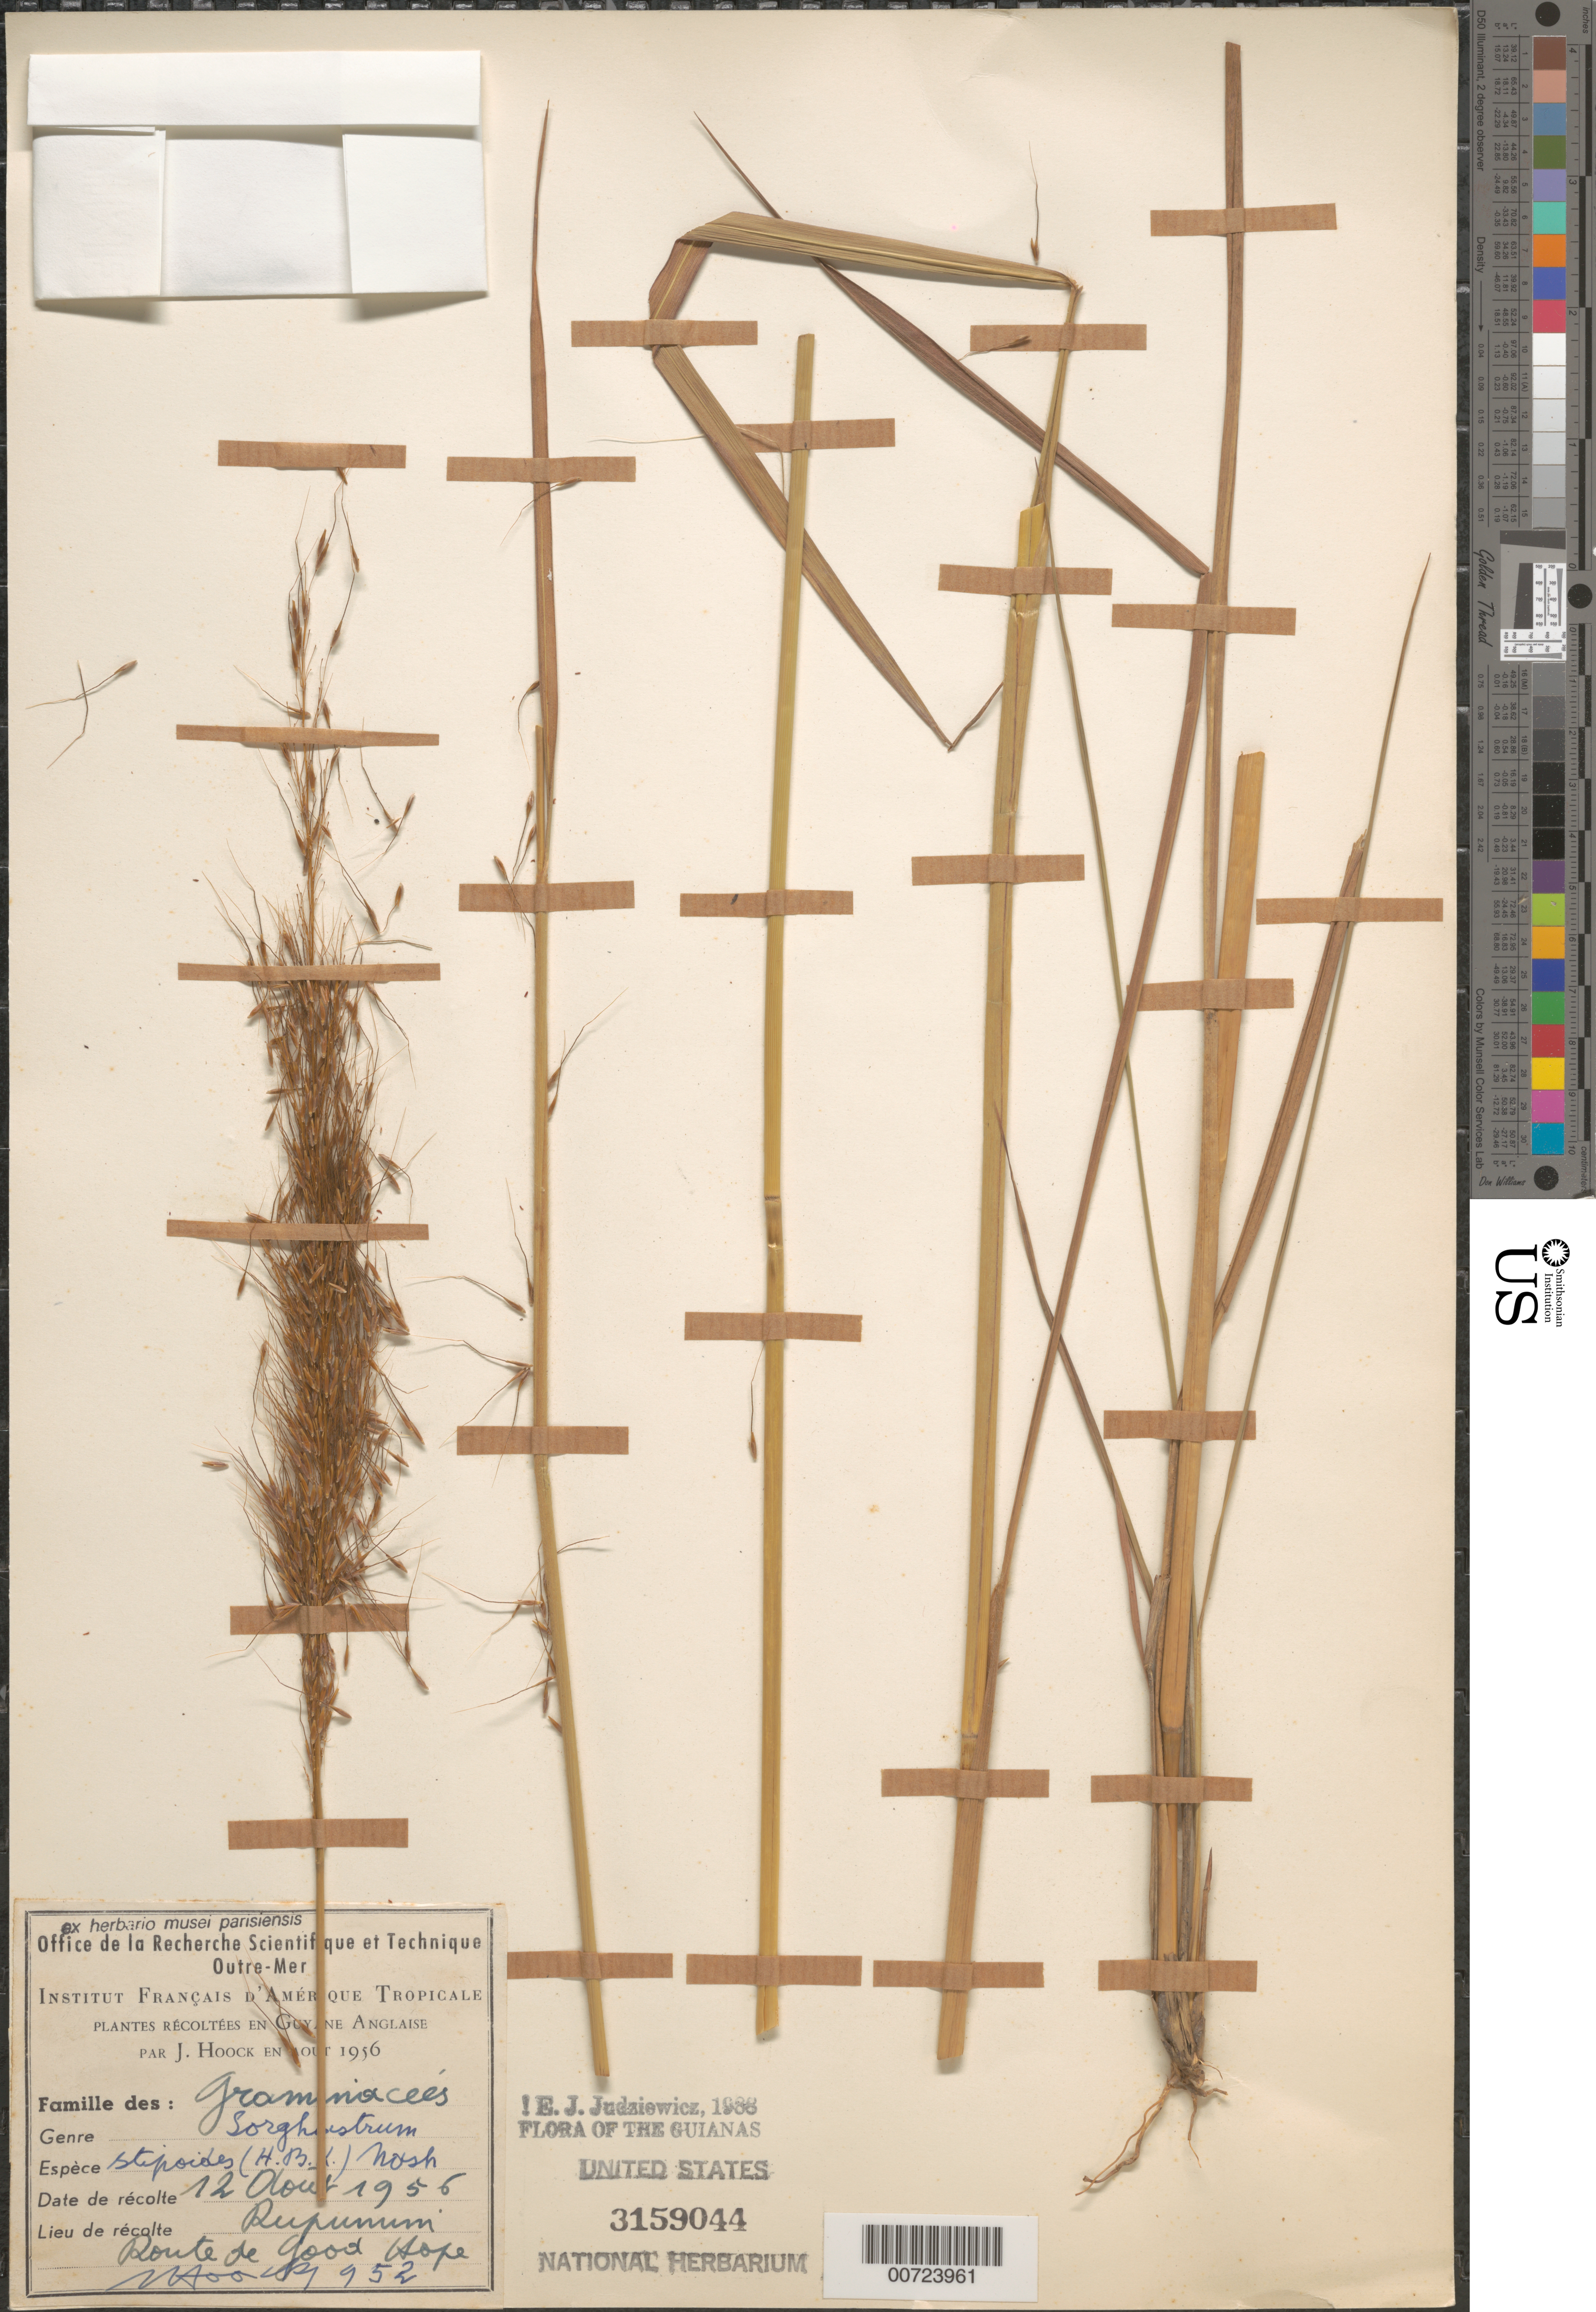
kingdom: Plantae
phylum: Tracheophyta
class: Liliopsida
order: Poales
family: Poaceae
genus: Sorghastrum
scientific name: Sorghastrum stipoides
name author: (Kunth) Nash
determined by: Judziewicz, E. J.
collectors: J. Hoock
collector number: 950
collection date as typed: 11-Aug-56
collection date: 1956-08-11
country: Guyana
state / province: U. Takutu-U. Essequibo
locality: Rupununi, Akwali Creek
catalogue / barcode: US 3159104